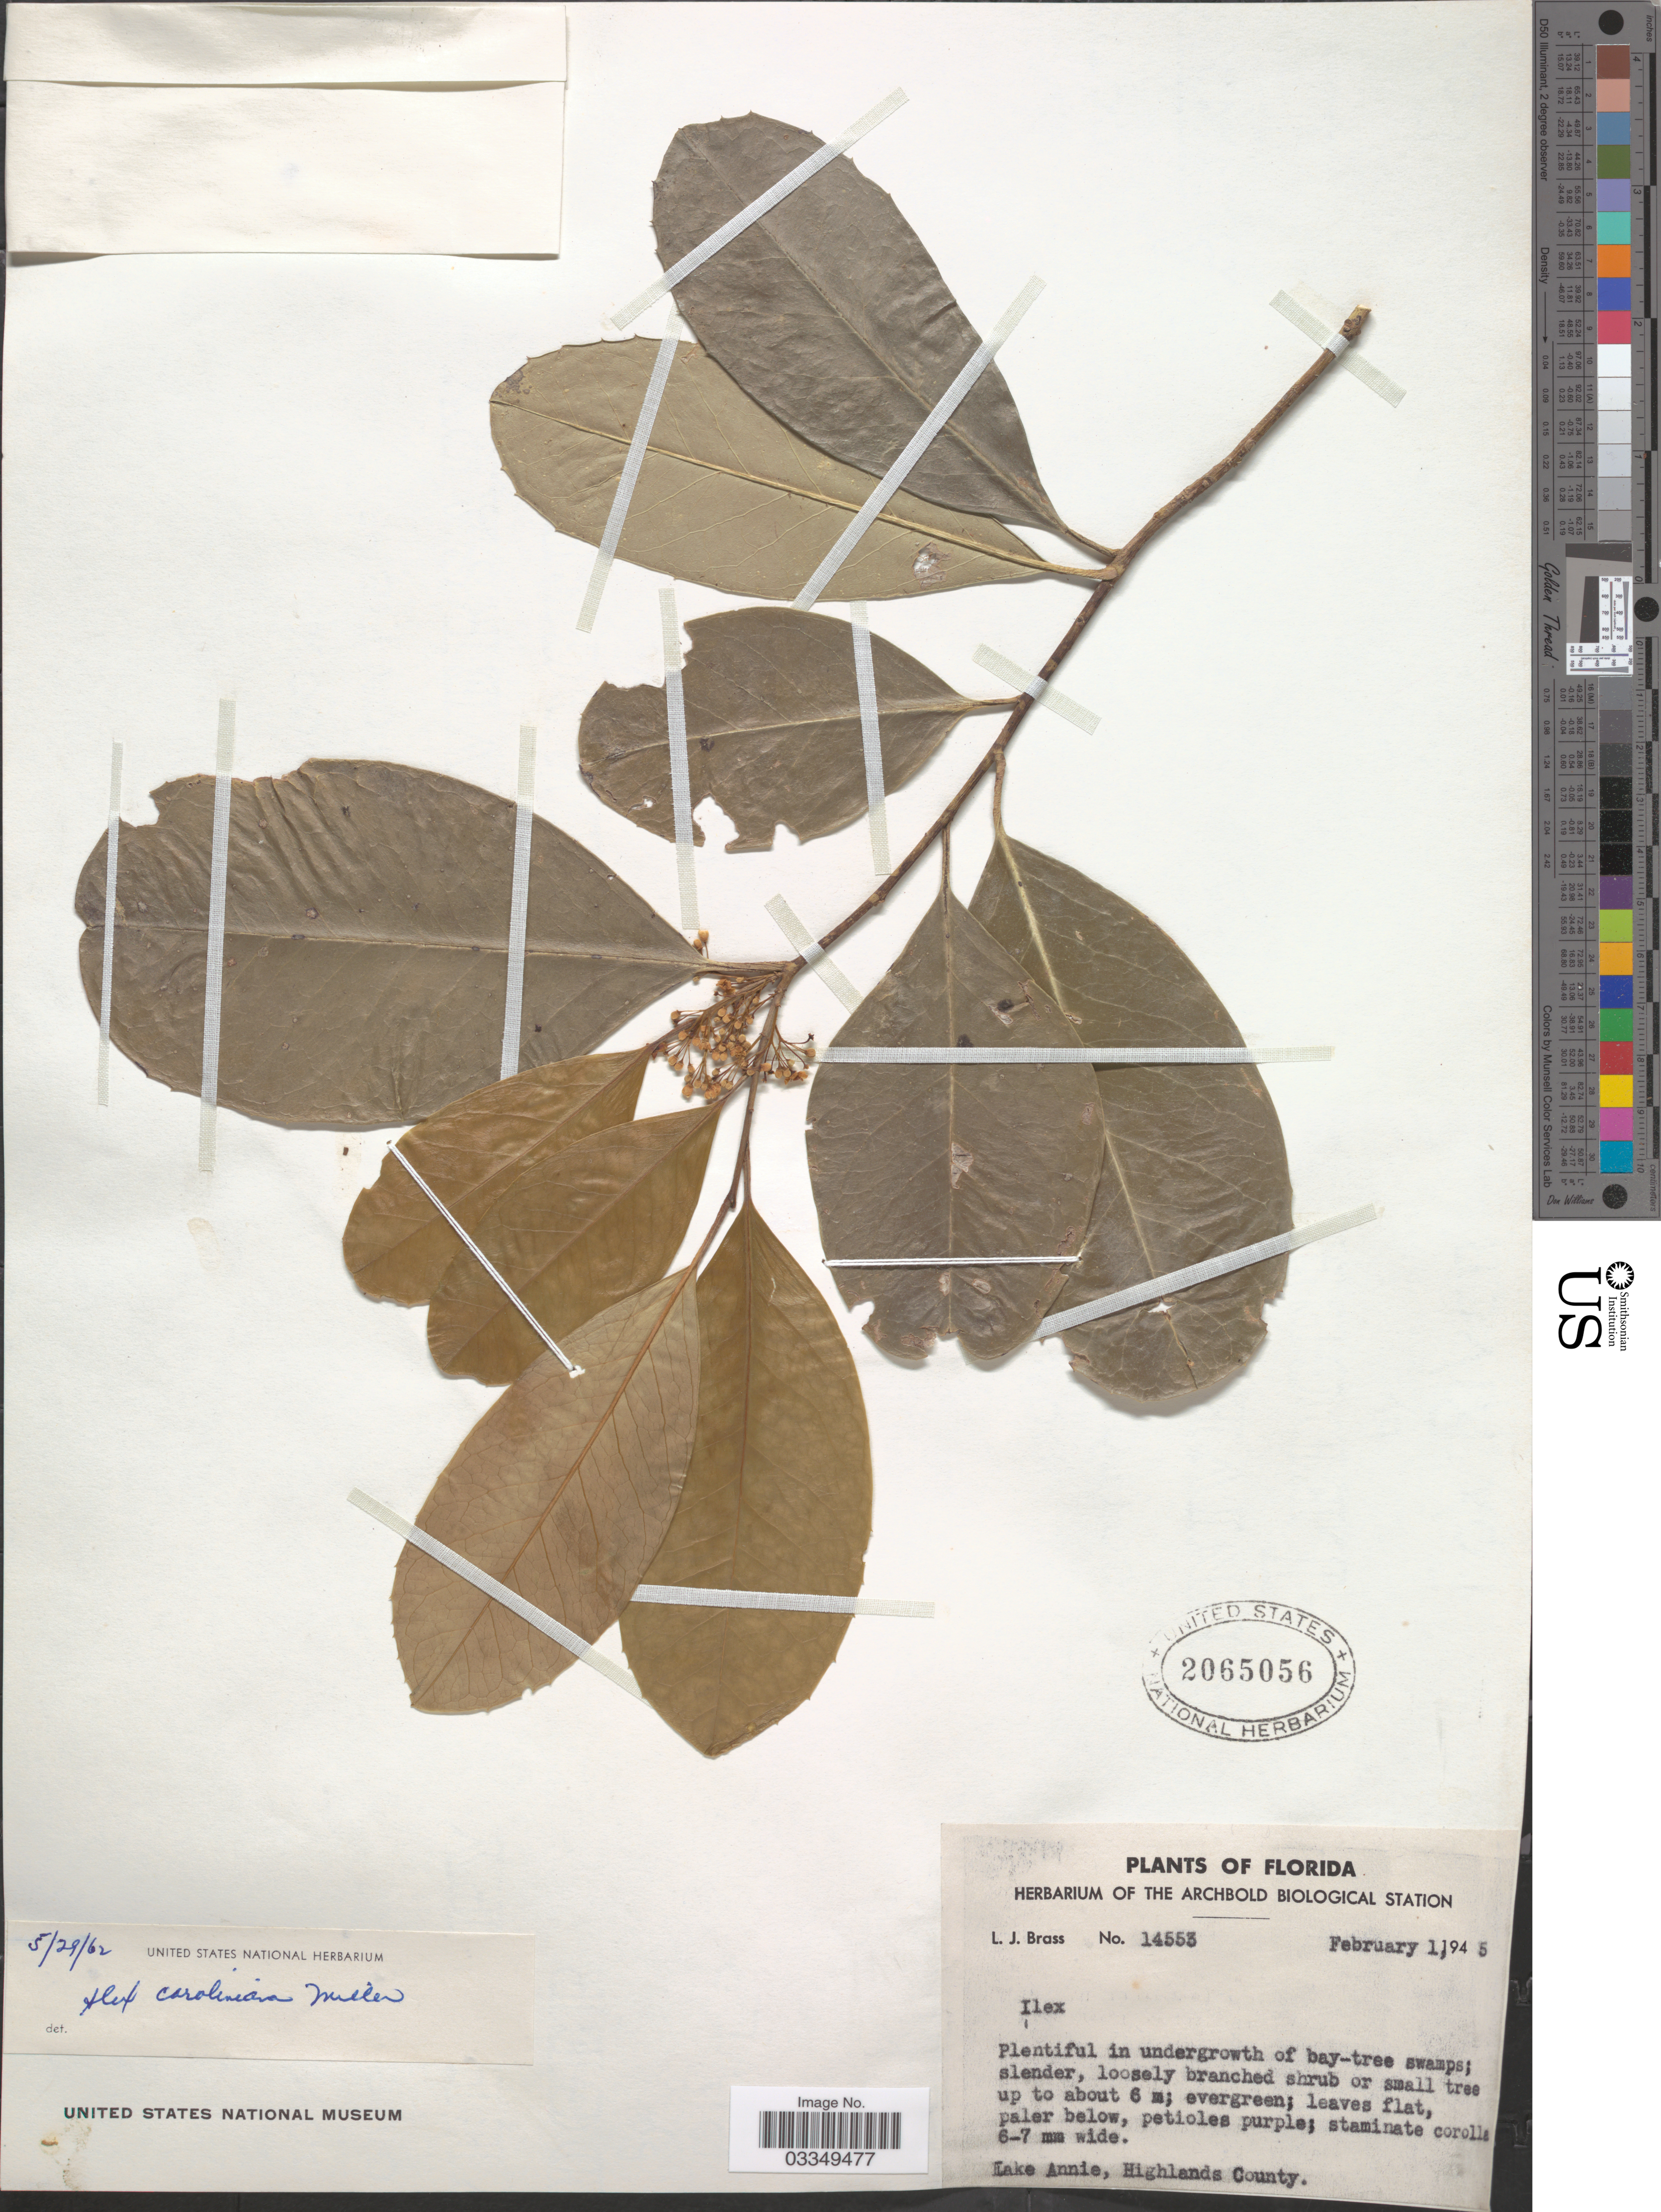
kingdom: Plantae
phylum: Tracheophyta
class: Magnoliopsida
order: Aquifoliales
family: Aquifoliaceae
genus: Ilex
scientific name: Ilex cassine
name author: L.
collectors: L. J. Brass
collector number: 14553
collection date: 1945-02-01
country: United States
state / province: Florida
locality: Lake Annie, Highlands County.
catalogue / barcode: US 2065056